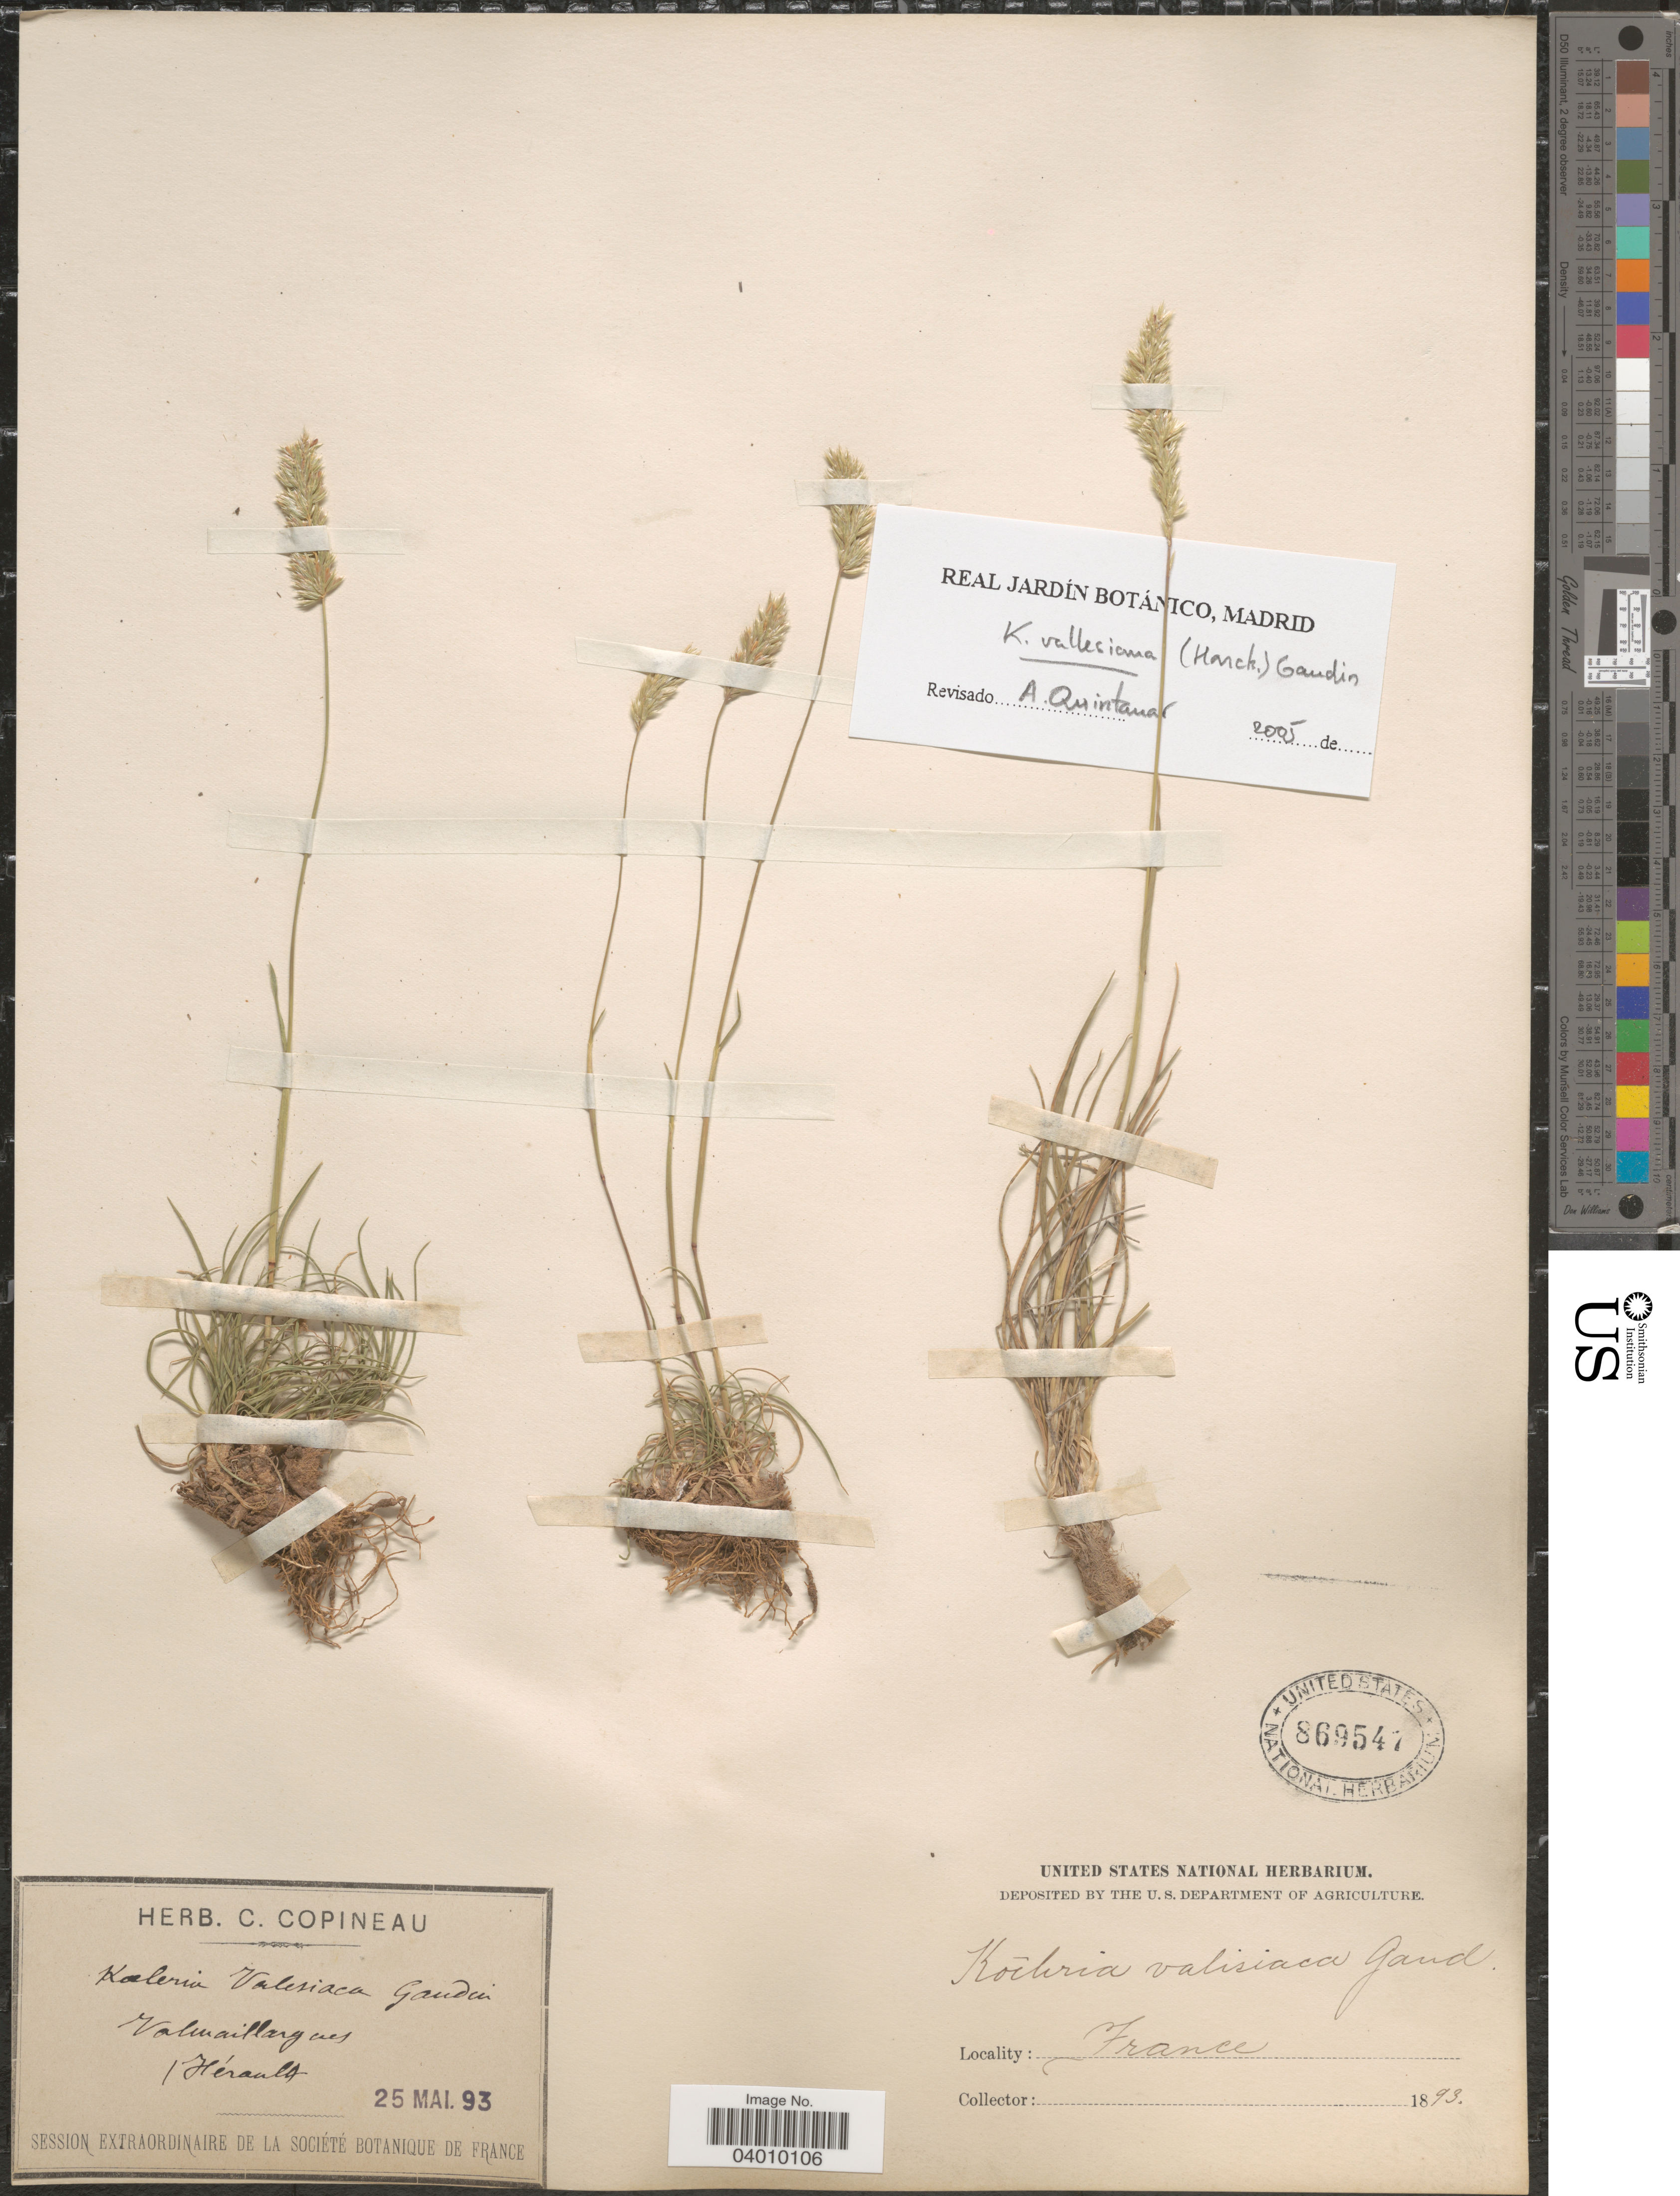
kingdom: Plantae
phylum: Tracheophyta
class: Liliopsida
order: Poales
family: Poaceae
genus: Koeleria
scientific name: Koeleria vallesiana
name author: (Honck.) Gaudin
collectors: ex herb. C. Copineau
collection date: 1893-05-25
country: France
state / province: Occitanie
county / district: Hérault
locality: Valmaillargues (Hérault).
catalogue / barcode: US 869547